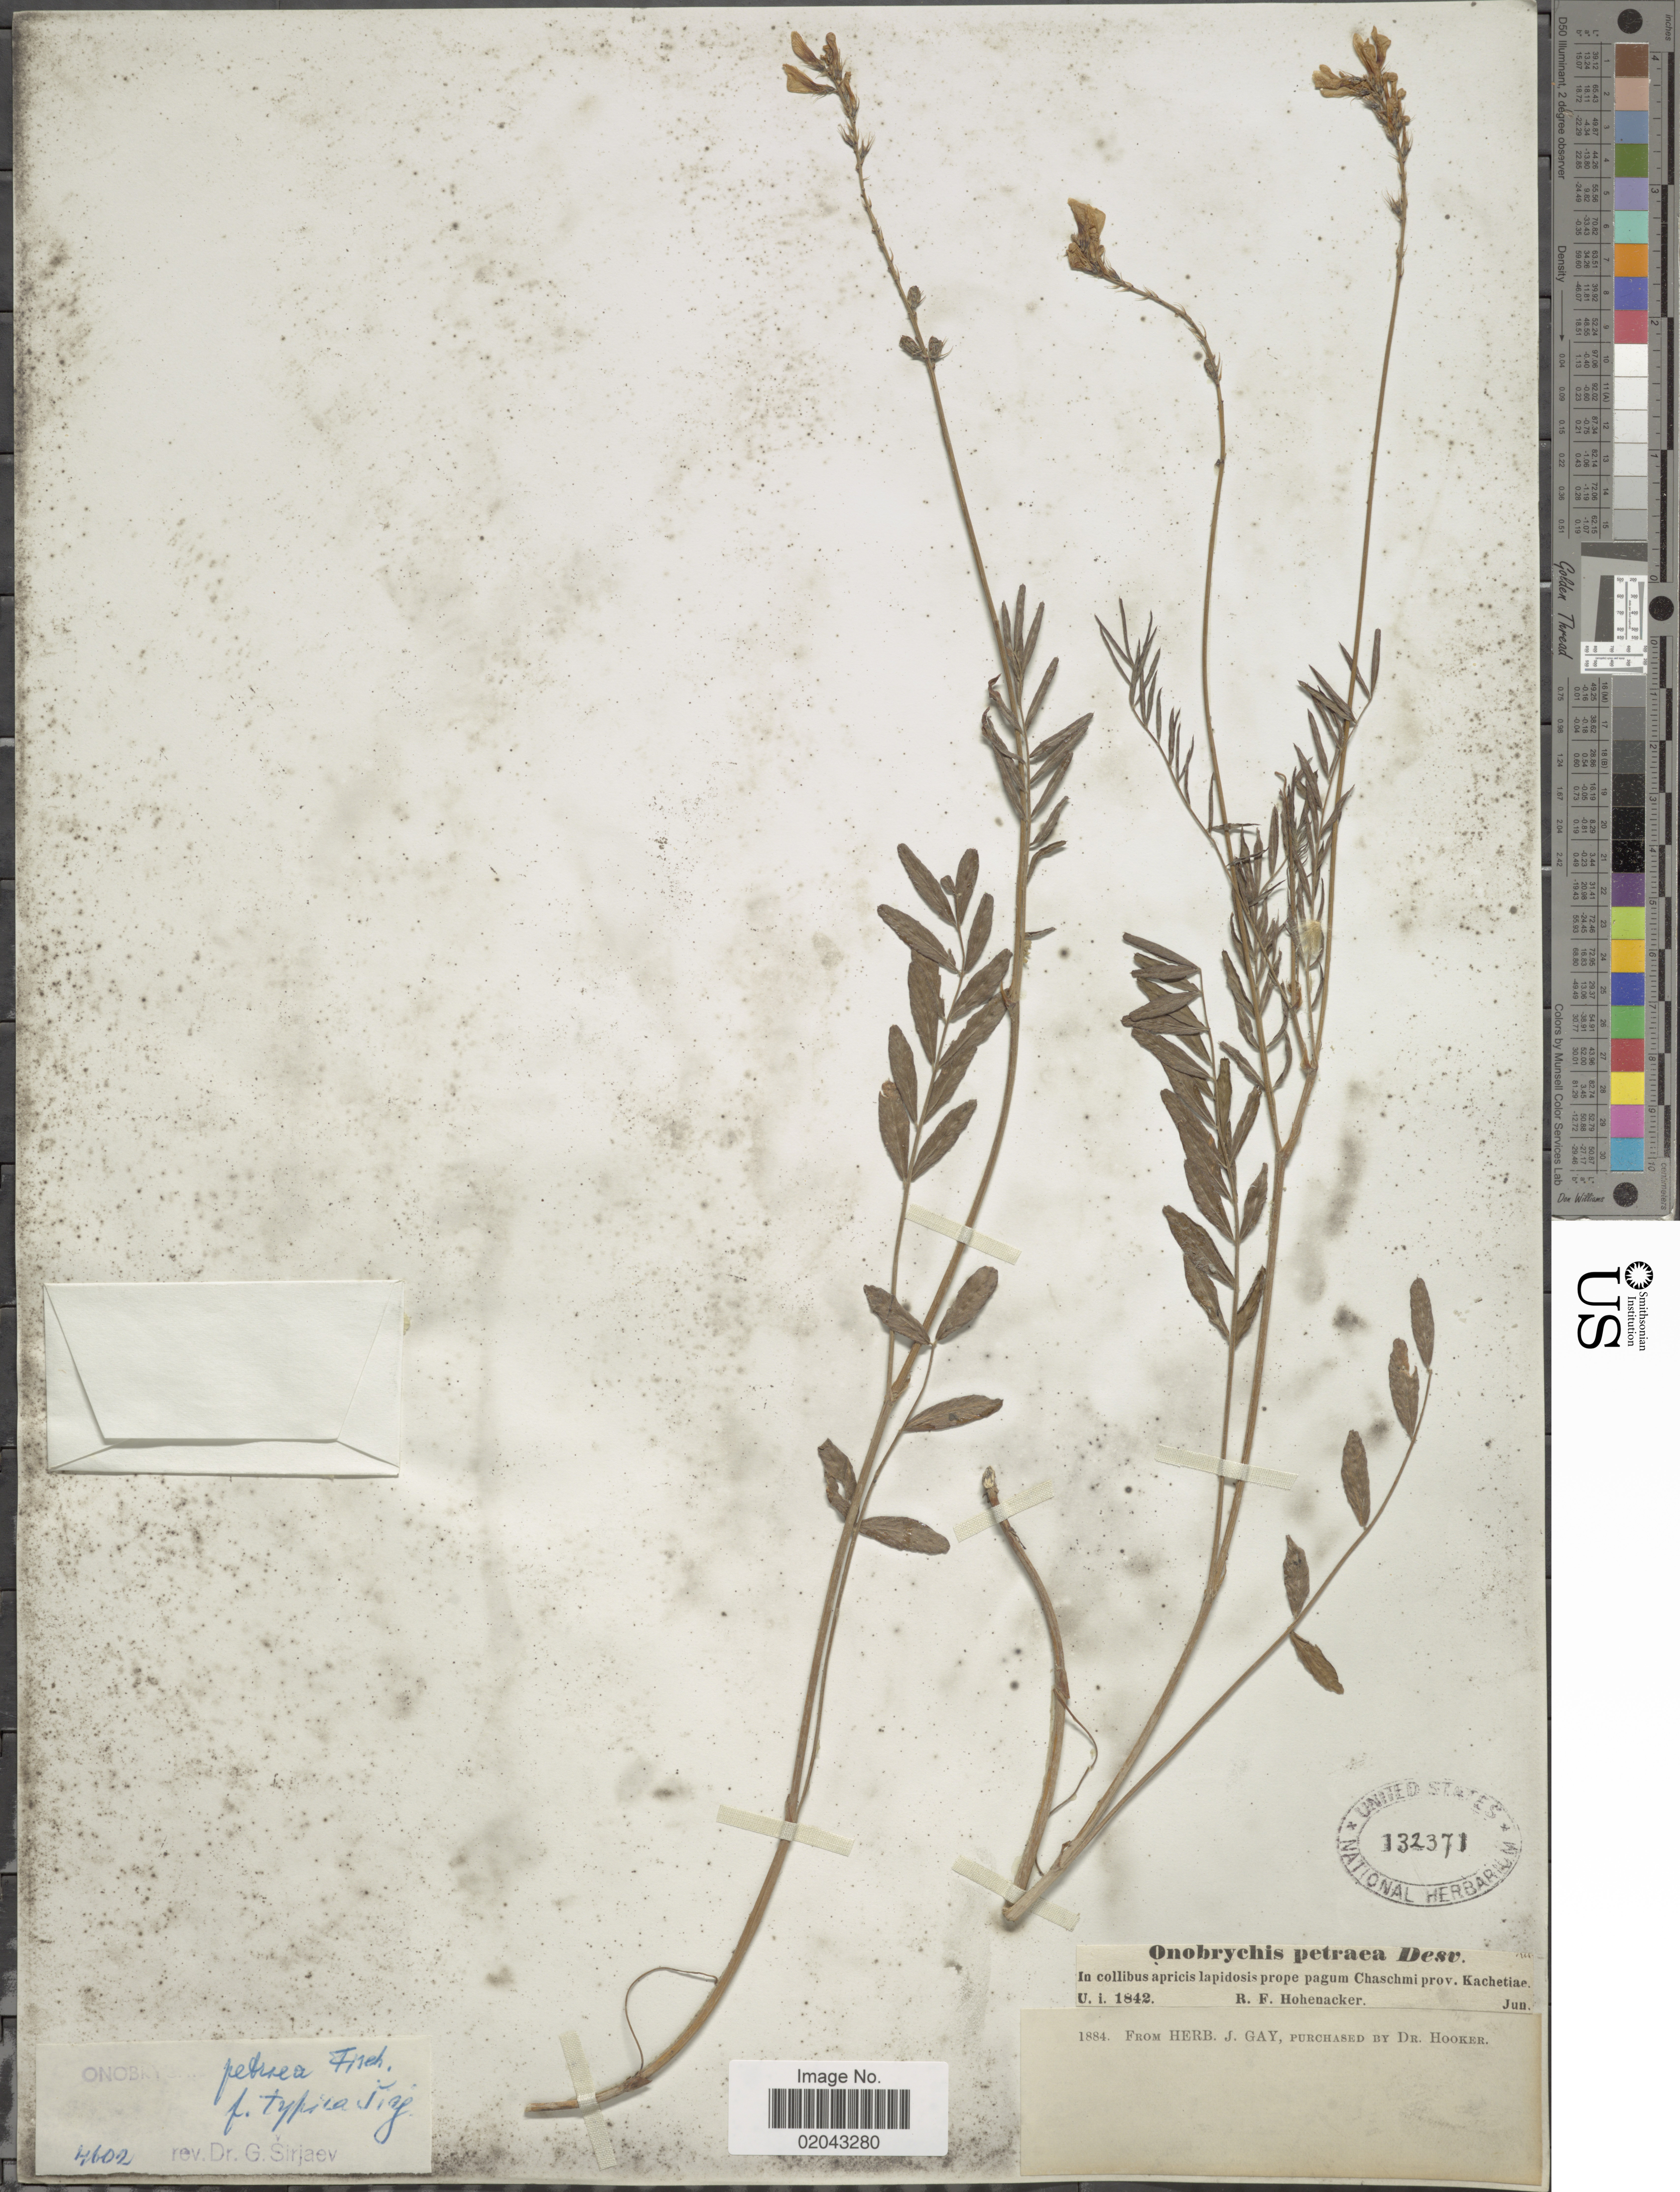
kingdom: Plantae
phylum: Tracheophyta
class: Magnoliopsida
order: Fabales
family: Fabaceae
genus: Onobrychis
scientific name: Onobrychis petraea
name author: (Willd.) Fisch.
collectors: R. F. Hohenacker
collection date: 1842-06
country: Georgia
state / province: Kakheti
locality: In collibvus apricis lapidosis prope pagum Chaschmi prov. Kacheriae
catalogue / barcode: US 132371